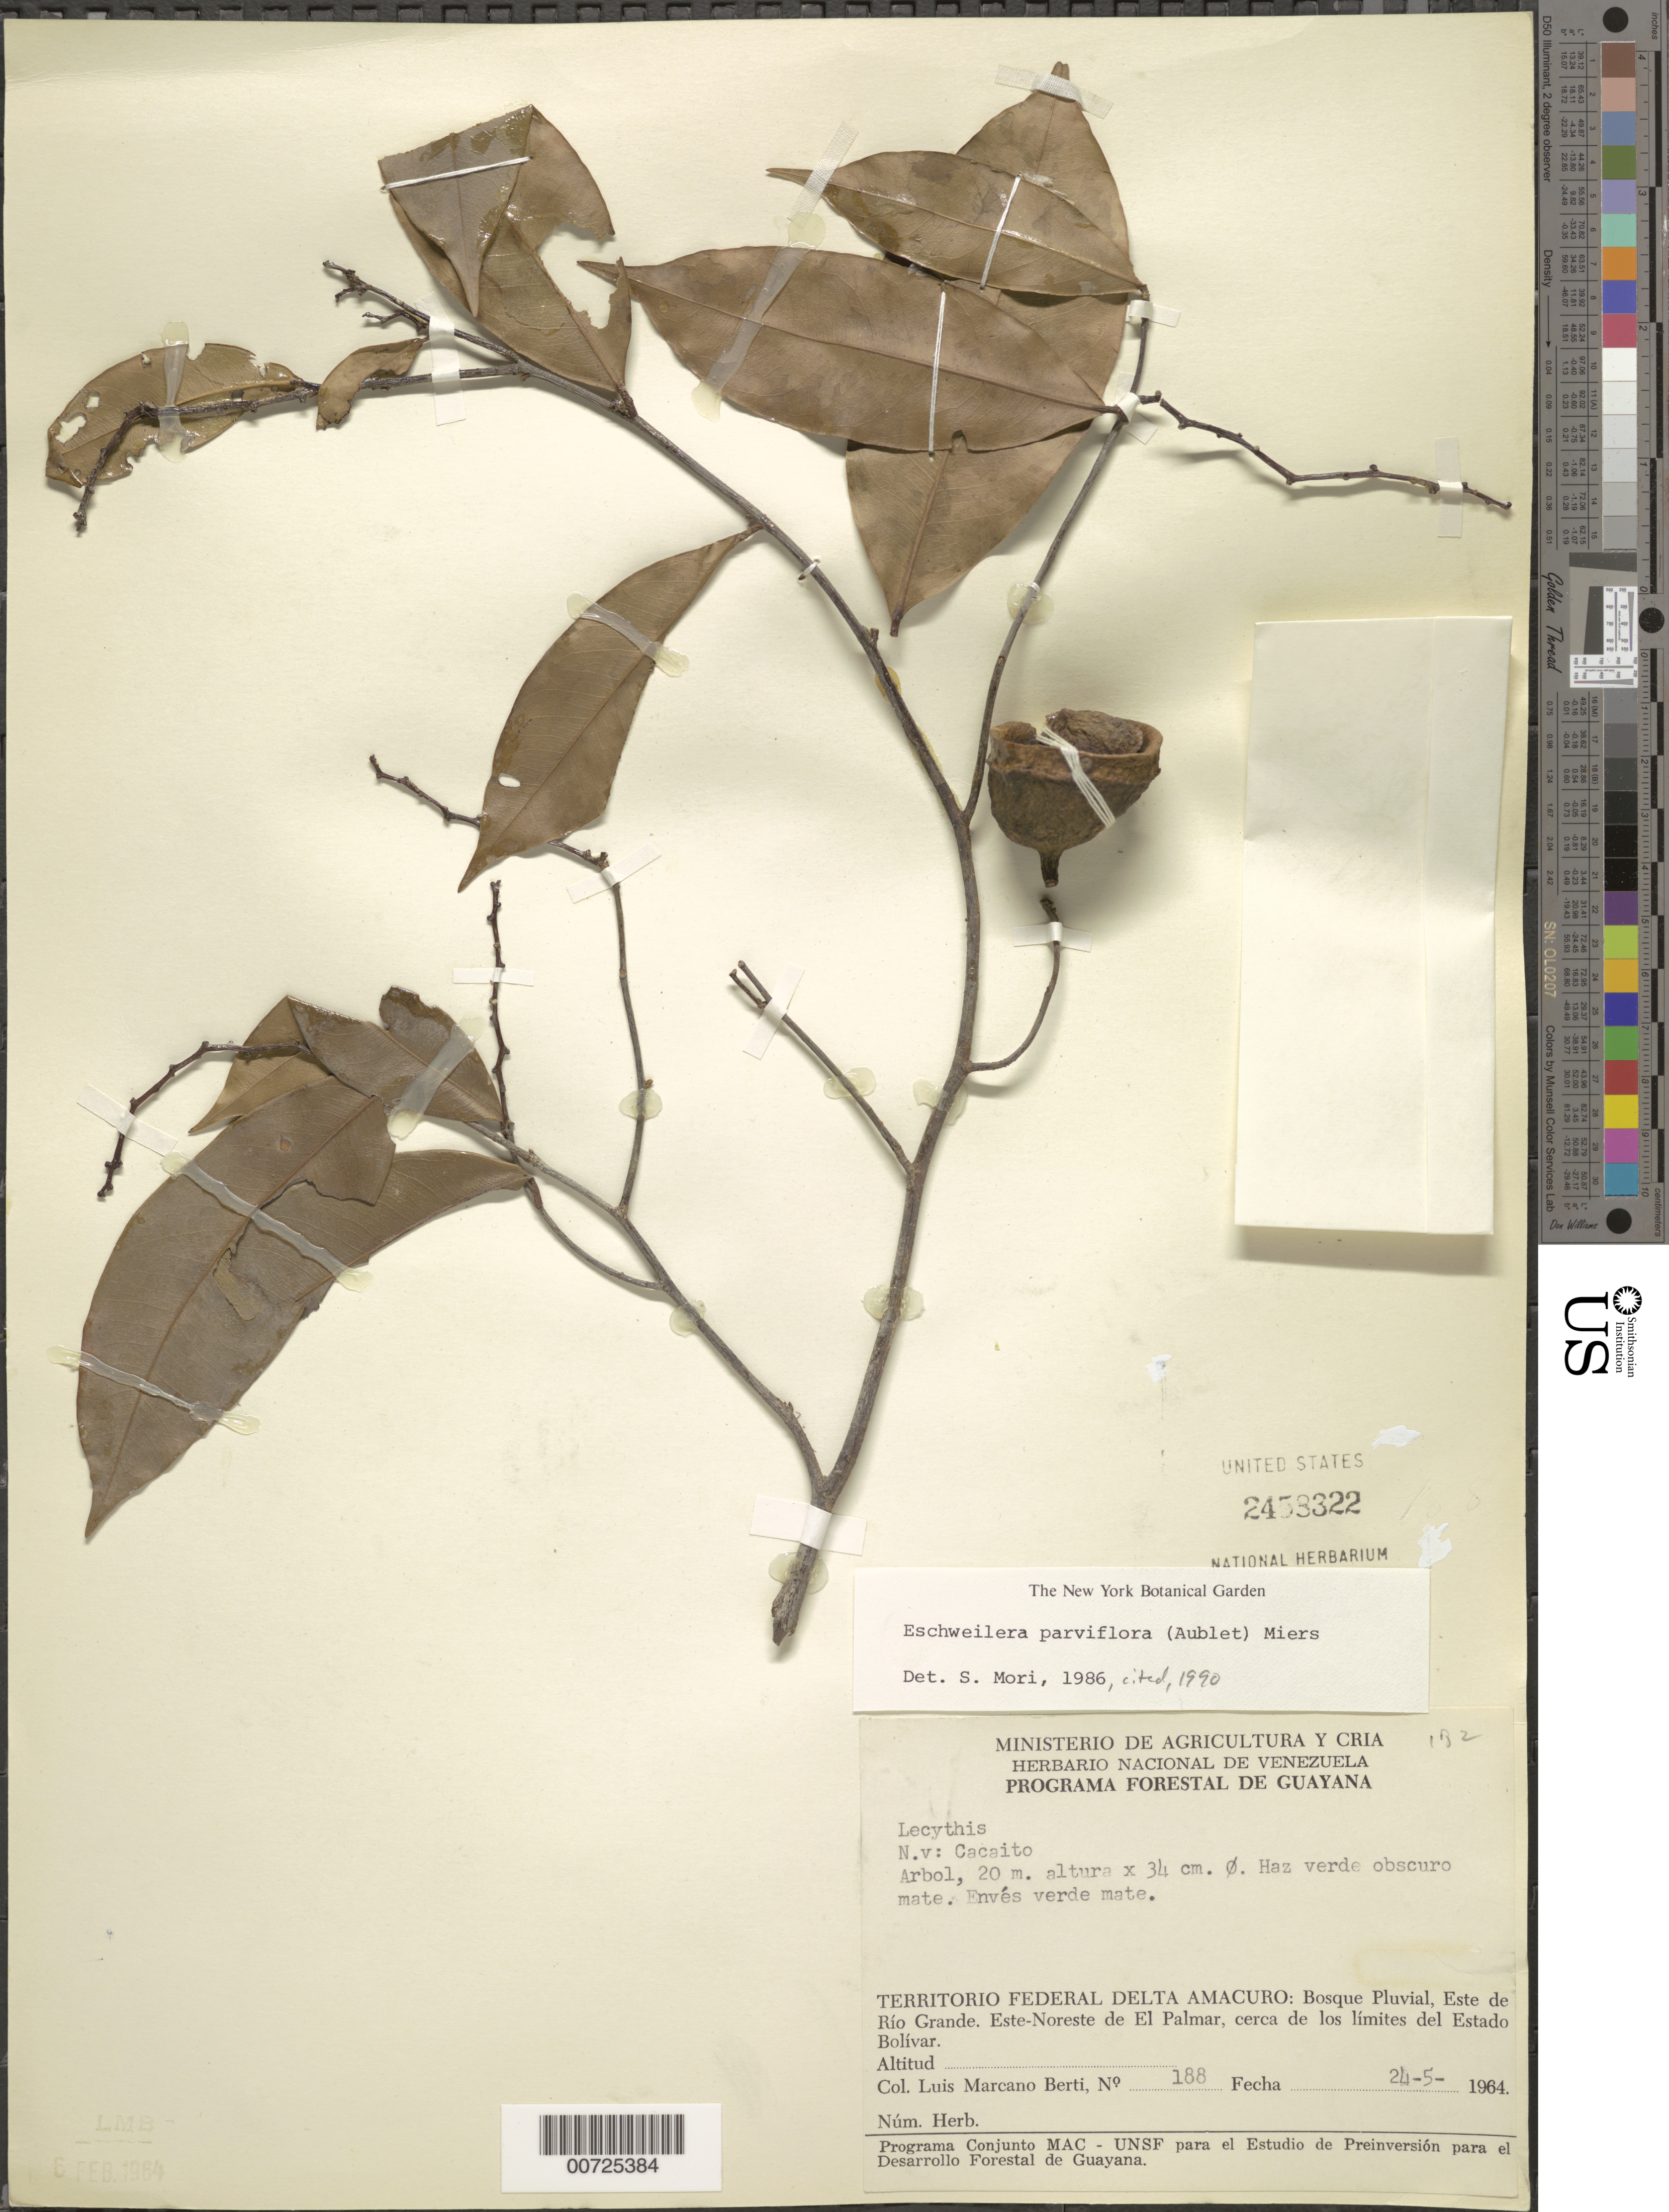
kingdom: Plantae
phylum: Tracheophyta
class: Magnoliopsida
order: Ericales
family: Lecythidaceae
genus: Eschweilera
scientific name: Eschweilera parviflora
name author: (Aubl.) Miers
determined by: Mori, Scott A.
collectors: L. Marcano-Berti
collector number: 188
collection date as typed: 24-May-64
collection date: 1964-05-24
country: Venezuela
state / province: Delta Amacuro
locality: Este de Río Grande, ENE de El Palmar, cerca de los limites del Estado Bolívar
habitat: Bosque pluvial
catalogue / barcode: US 2458322